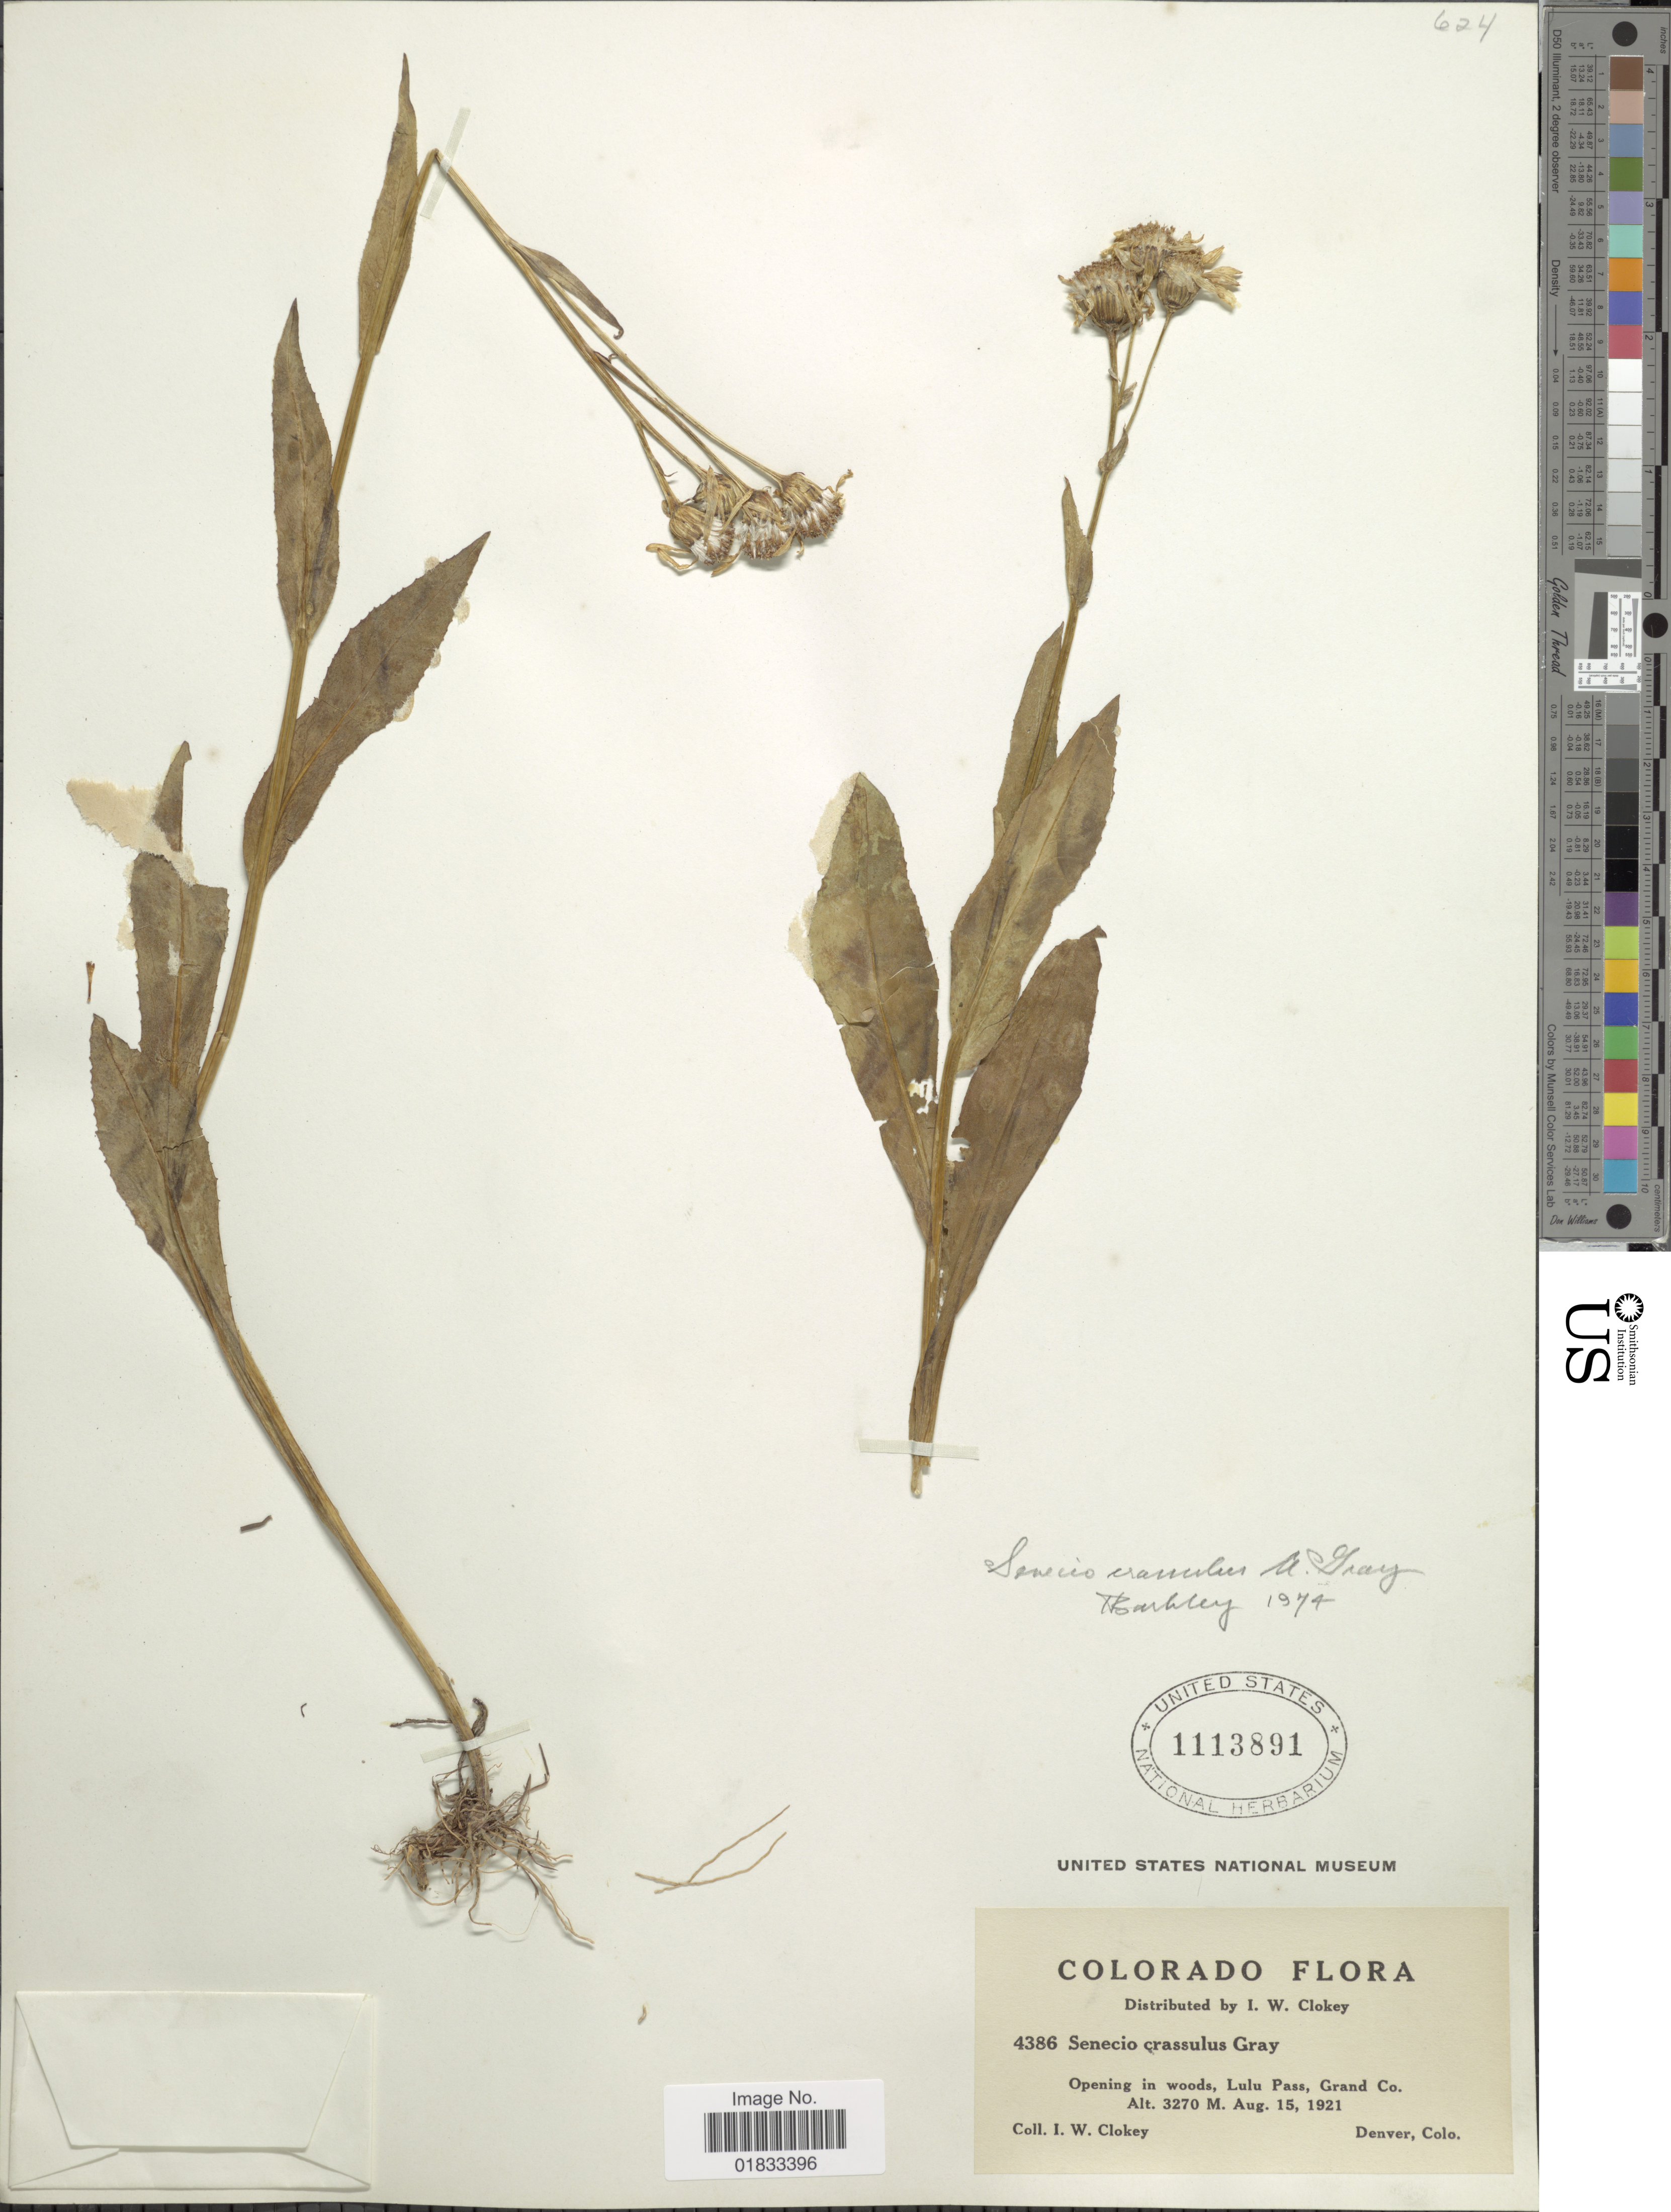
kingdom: Plantae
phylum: Tracheophyta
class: Magnoliopsida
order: Asterales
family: Asteraceae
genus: Senecio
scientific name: Senecio crassulus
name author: A. Gray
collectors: I. W. Clokey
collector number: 4386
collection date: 1921-08-15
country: United States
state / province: Colorado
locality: Lulu Pass, Grand Co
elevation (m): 3270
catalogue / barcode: US 1113891